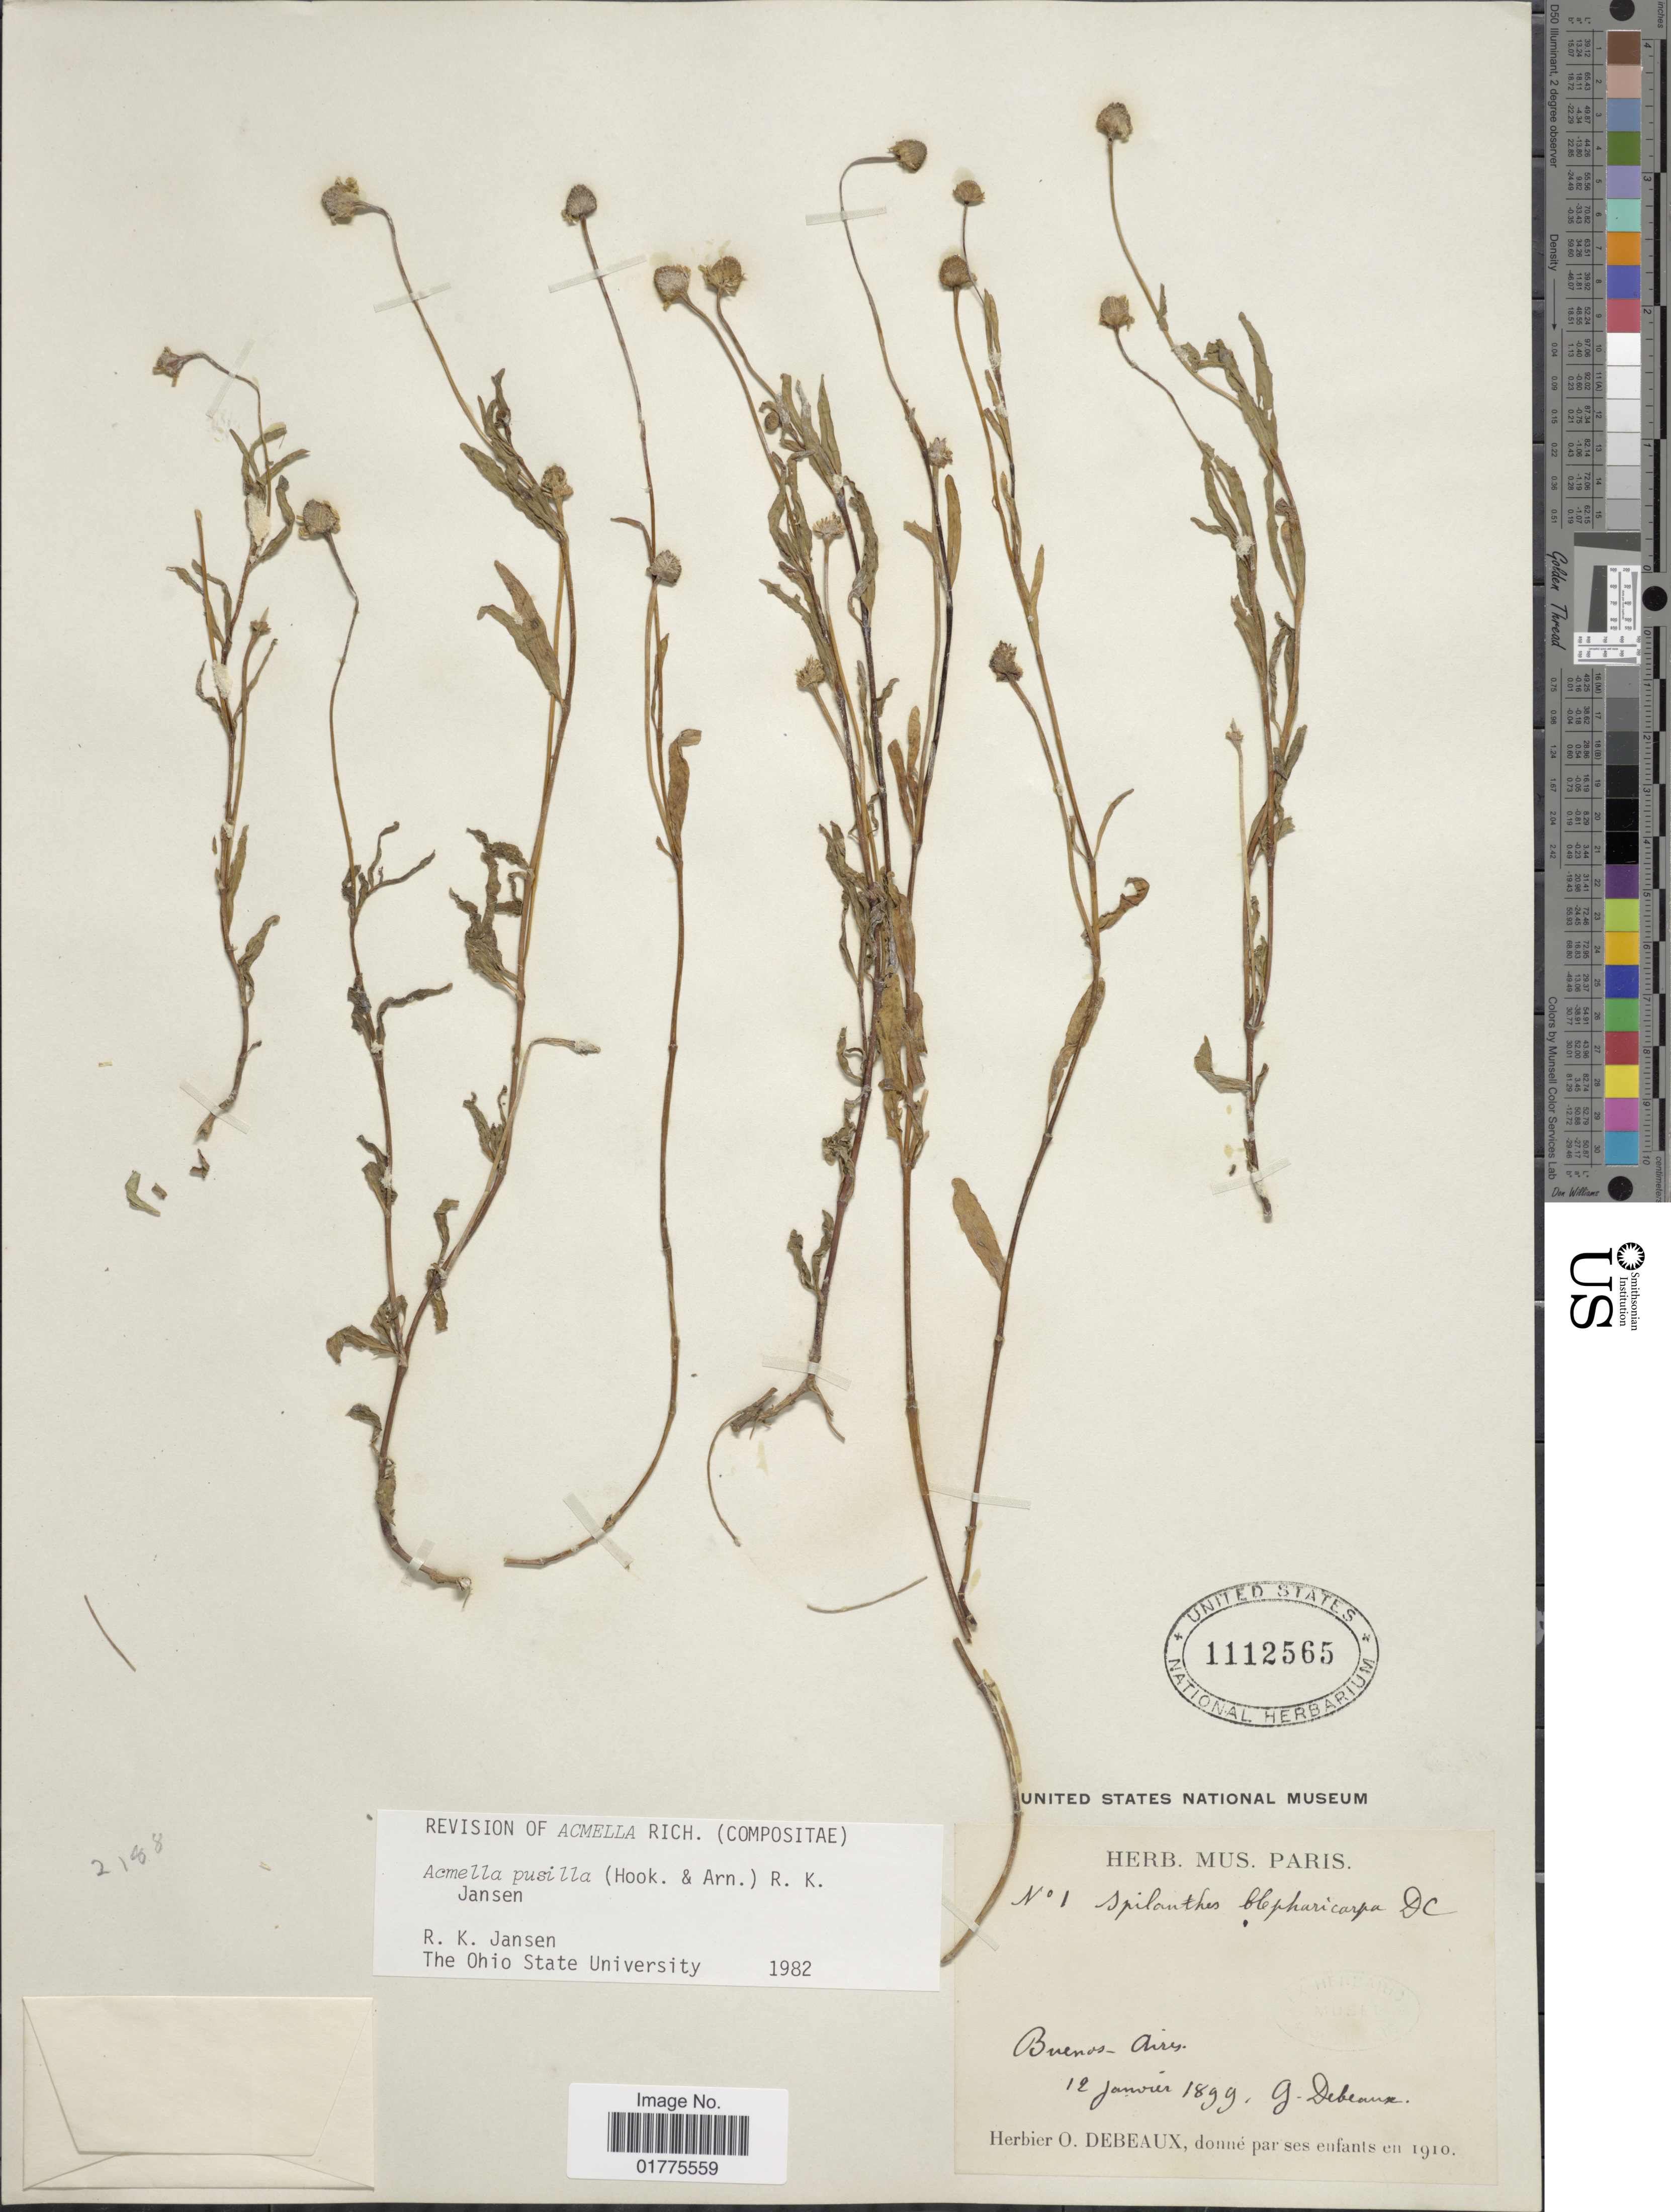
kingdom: Plantae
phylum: Tracheophyta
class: Magnoliopsida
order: Asterales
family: Asteraceae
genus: Acmella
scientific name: Acmella pusilla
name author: (Hook. & Arn.) R.K. Jansen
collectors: G. Debeaux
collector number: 1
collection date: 1899-01-12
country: Argentina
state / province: Buenos Aires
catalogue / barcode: US 1112565